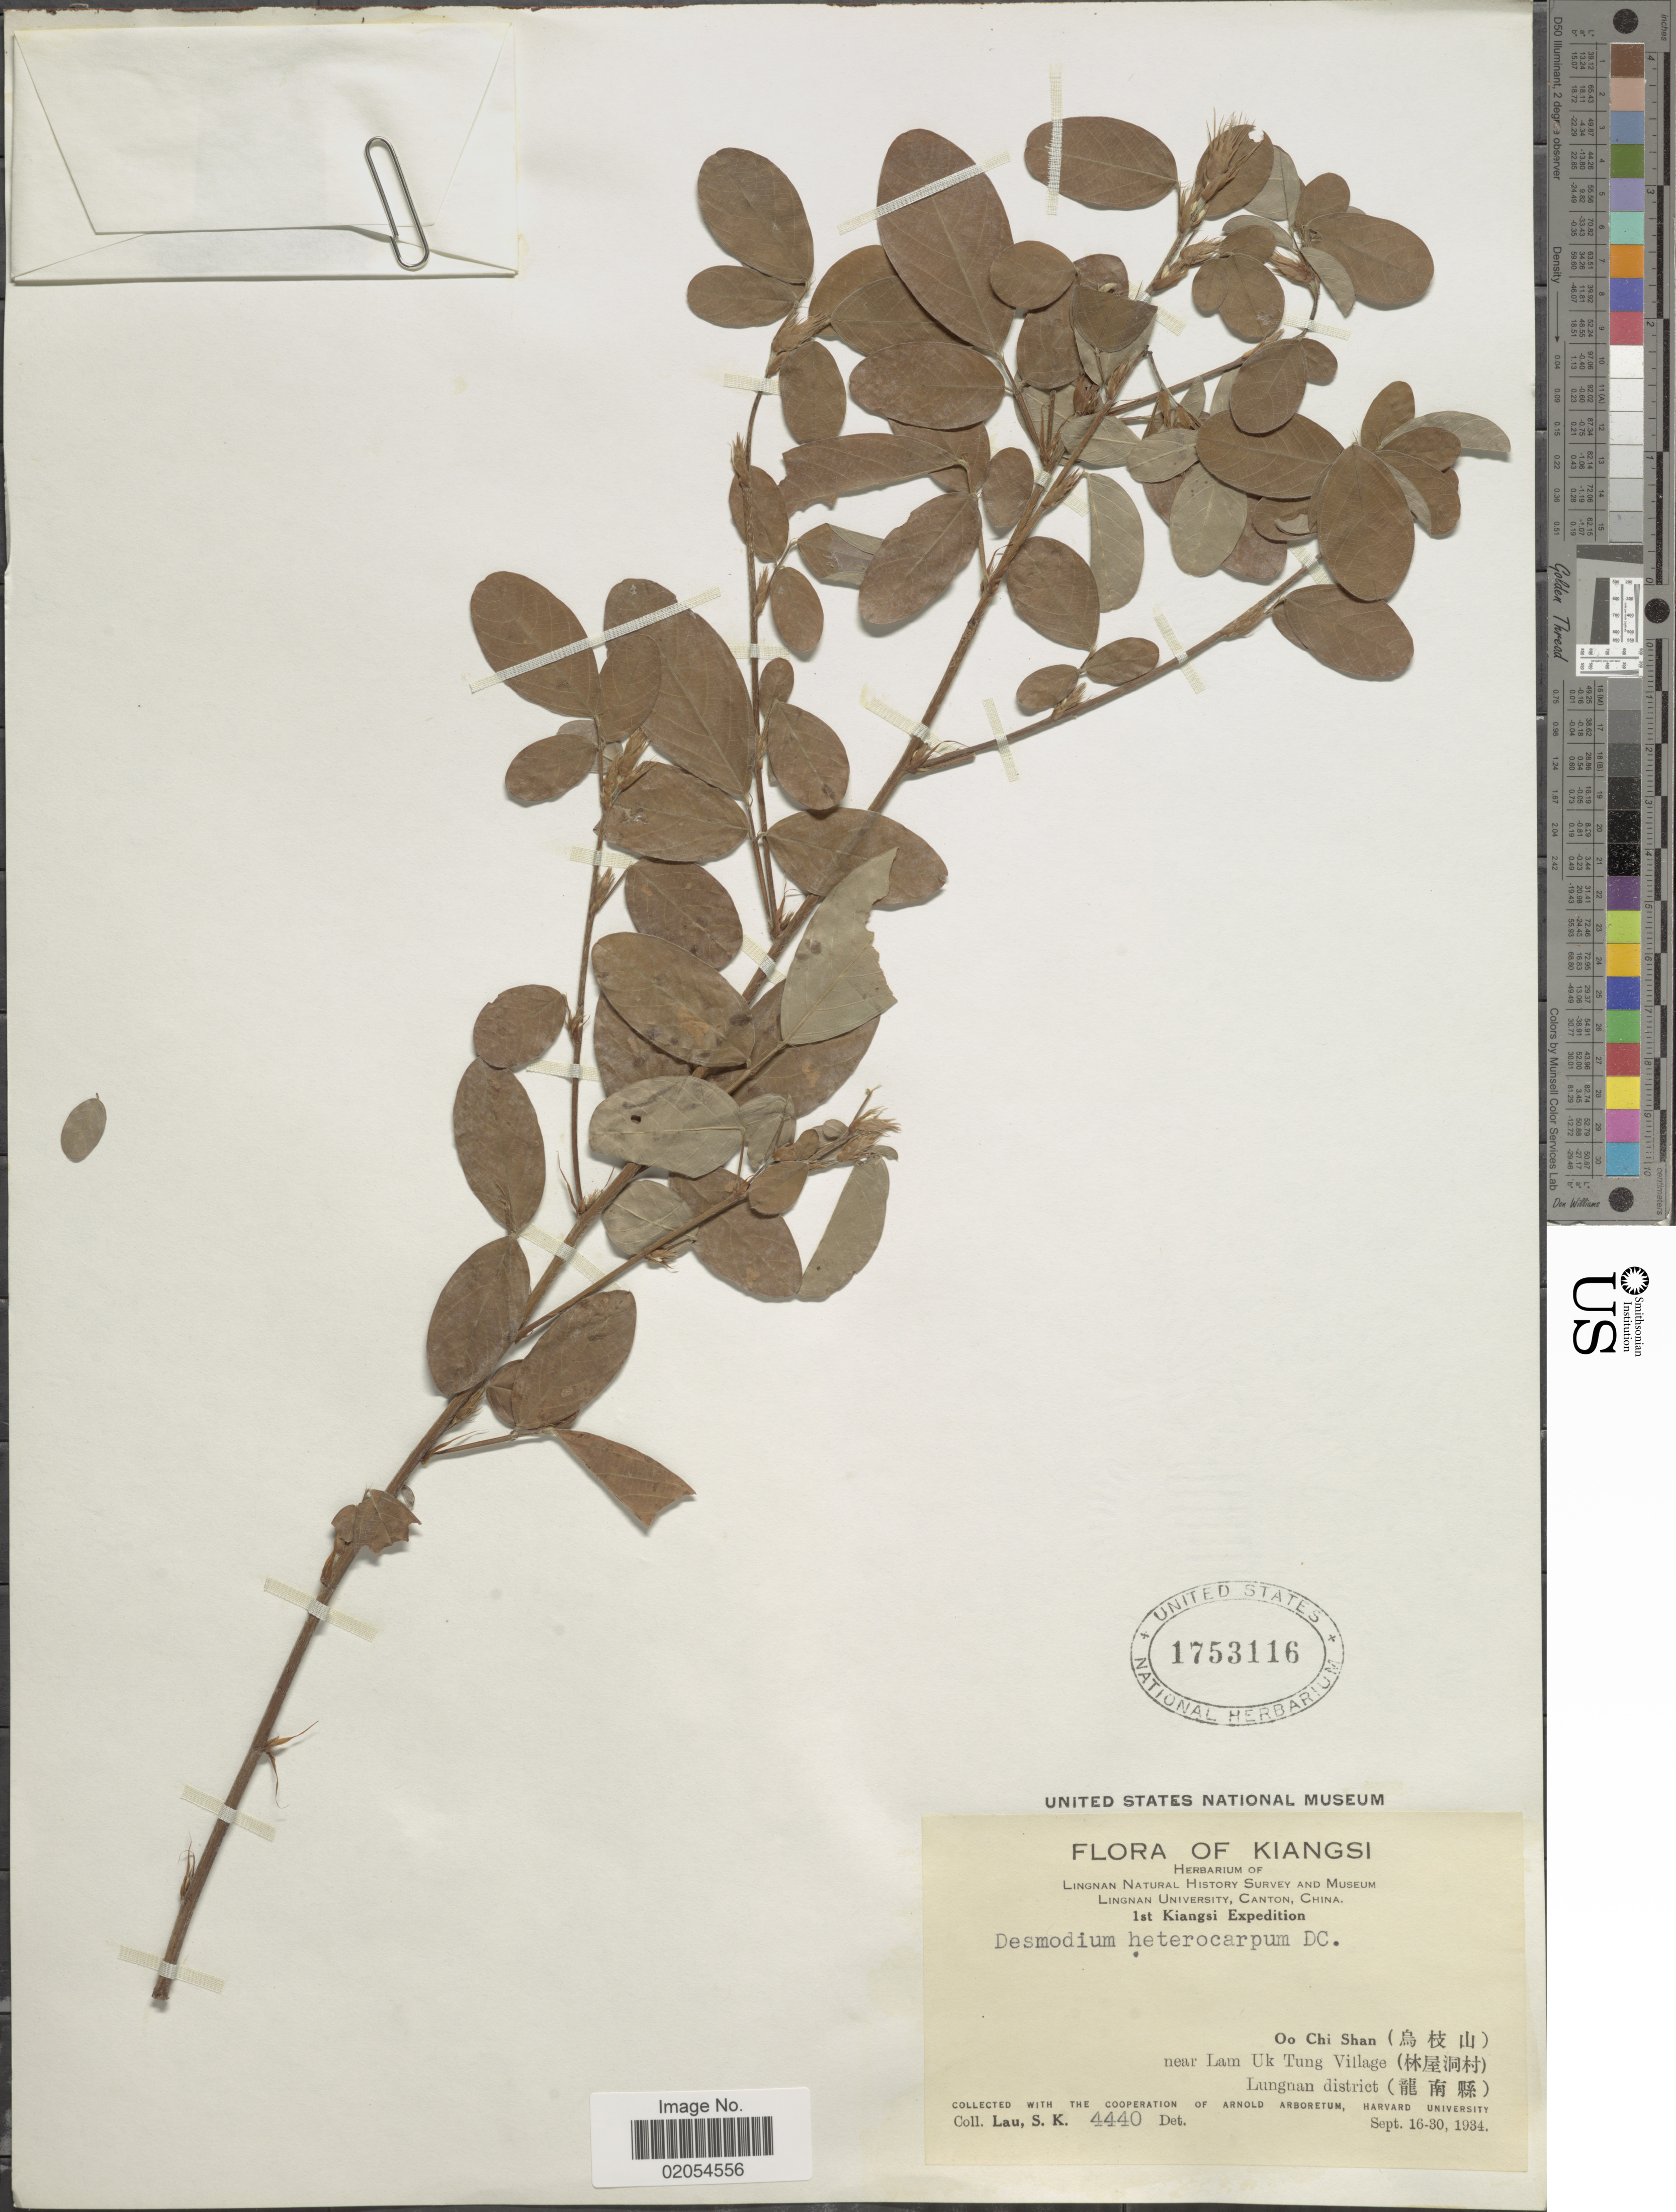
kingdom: Plantae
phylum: Tracheophyta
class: Magnoliopsida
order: Fabales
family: Fabaceae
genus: Grona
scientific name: Grona heterocarpos subsp. heterocarpos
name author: (L.) H. Ohashi & K. Ohashi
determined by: Strong, Mark T., (BOT), Smithsonian Institution - National Museum of Natural History (UNITED STATES)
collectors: S. K. Lau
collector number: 4440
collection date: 1934-09-16/1934-09-30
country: China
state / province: Jiangxi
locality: Kiangsi, Oo Chi Shan, near Lam Uk Tung Village, Lungnan district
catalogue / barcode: US 1753116